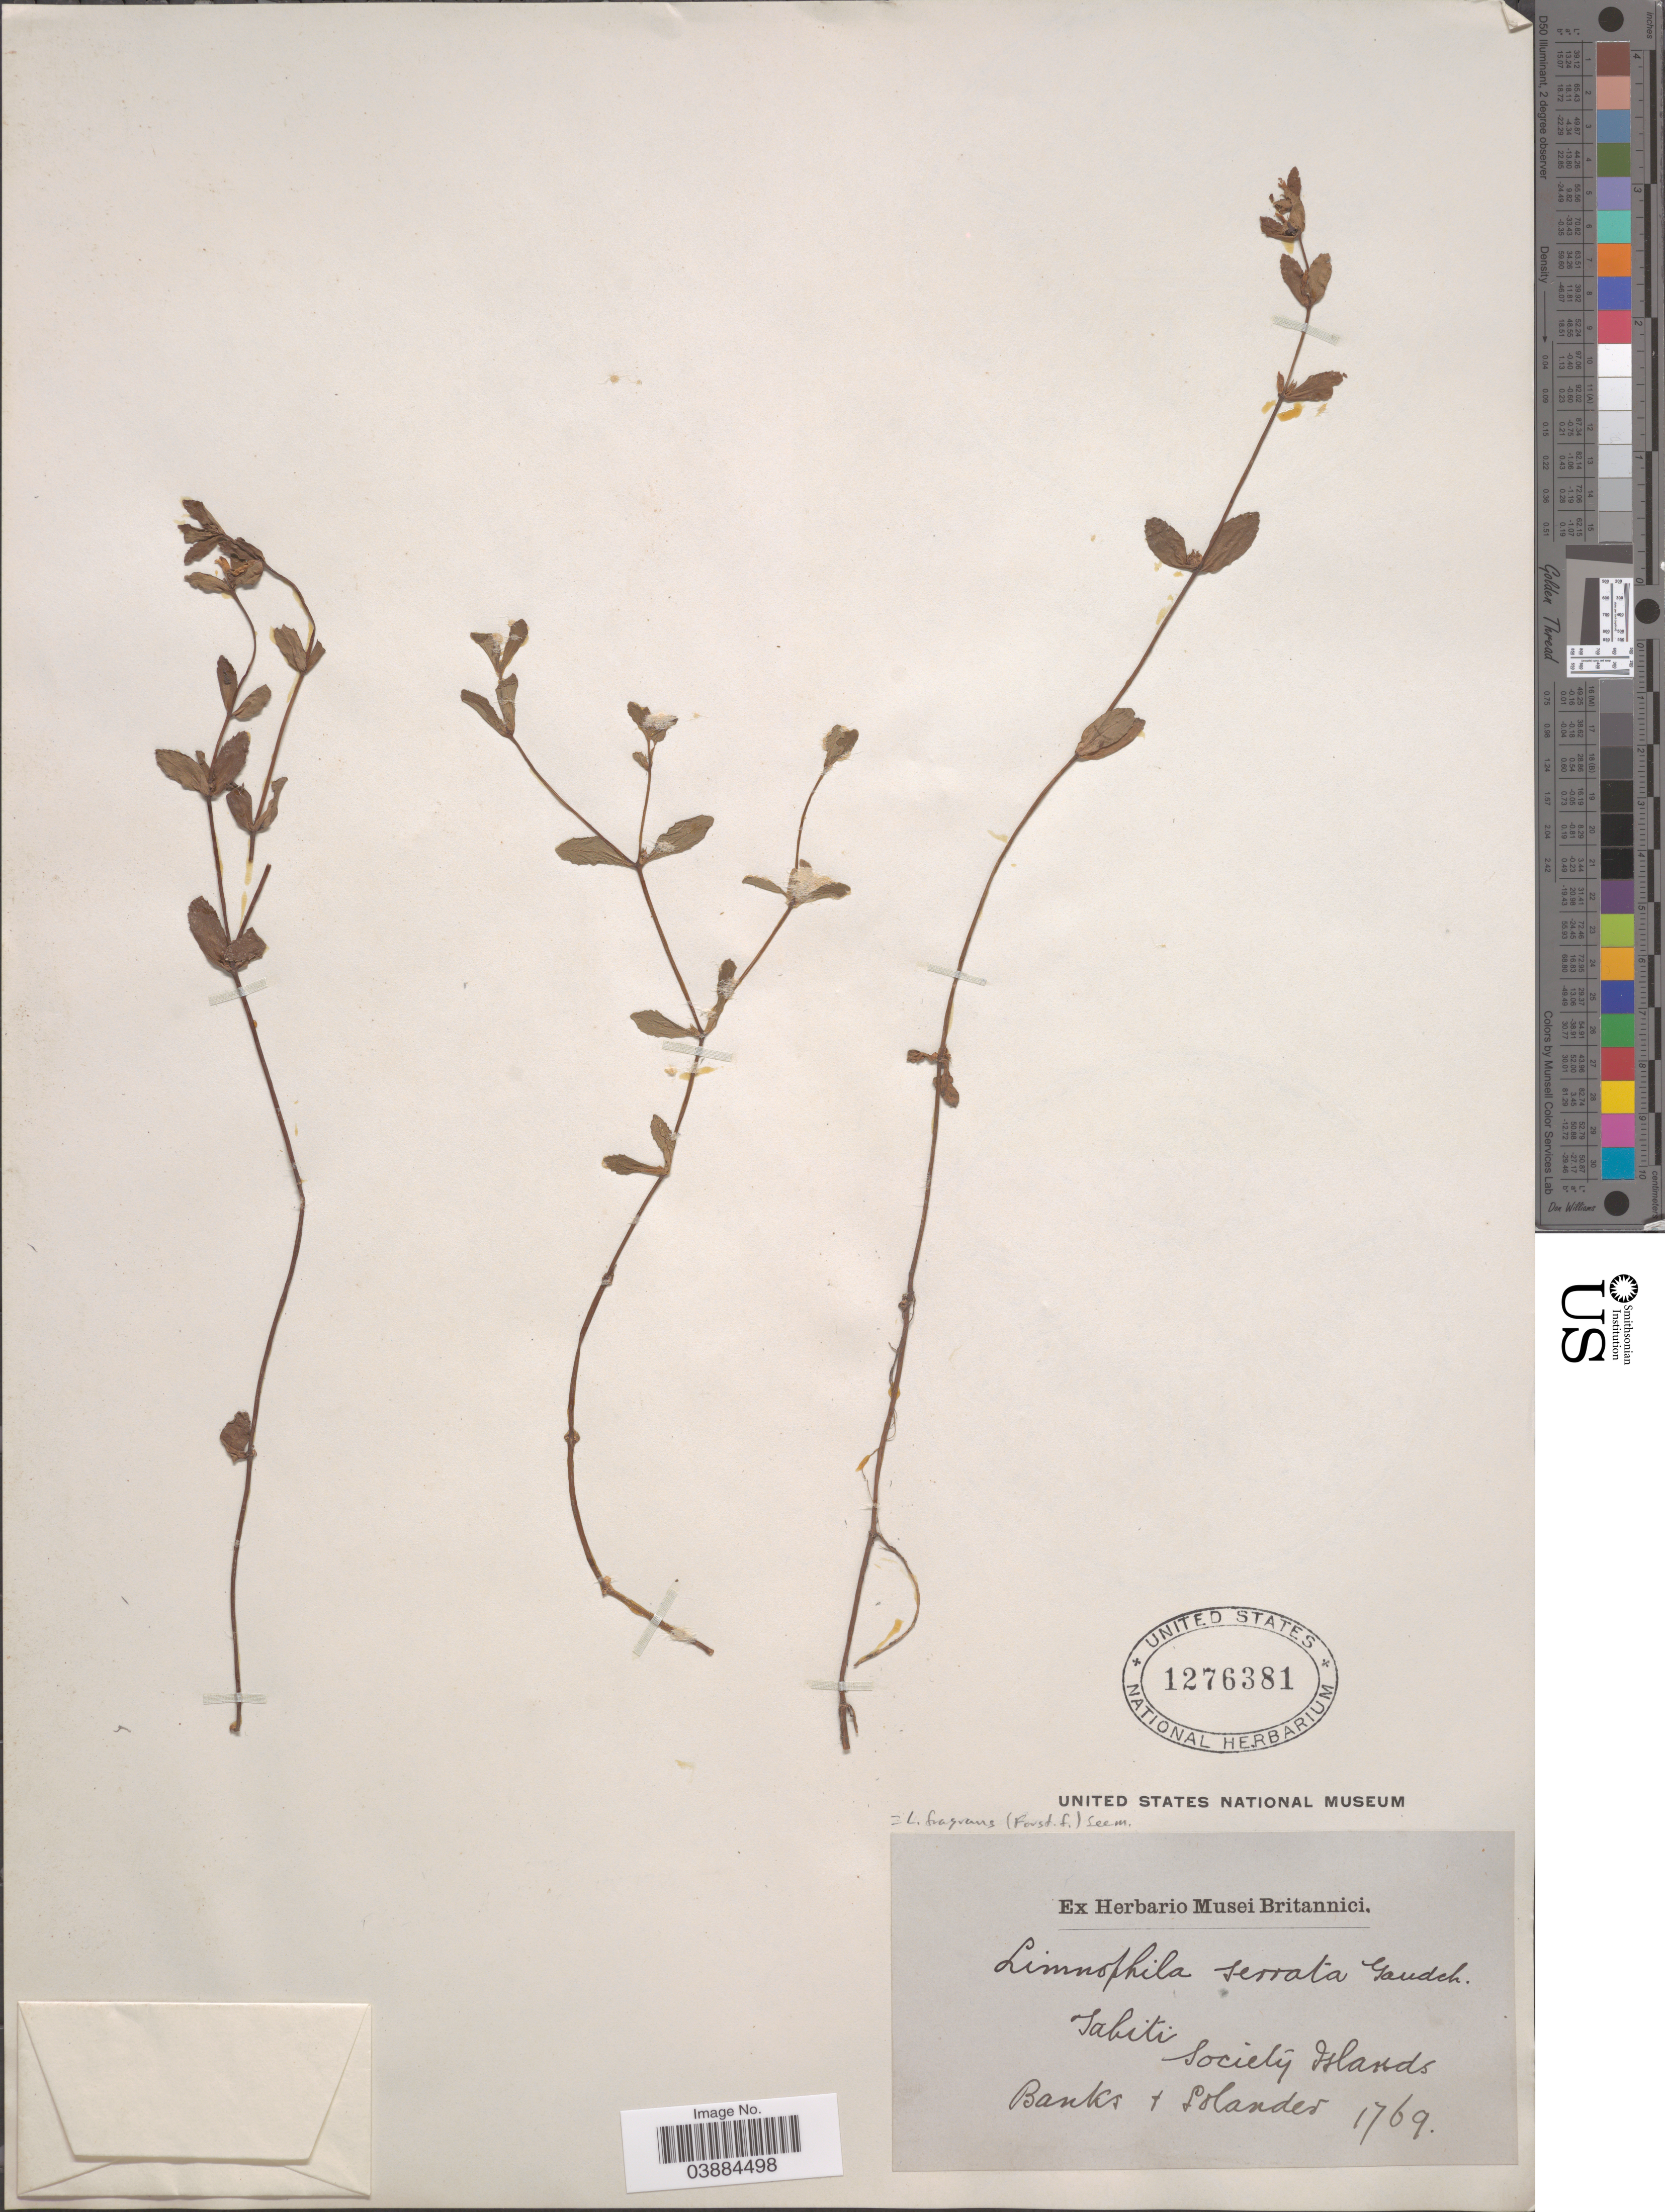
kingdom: Plantae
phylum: Tracheophyta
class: Magnoliopsida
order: Lamiales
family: Plantaginaceae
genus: Limnophila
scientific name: Limnophila fragrans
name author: Seem.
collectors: -- Banks & -- Solander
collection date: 1769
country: French Polynesia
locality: Tahiti. Society Islands.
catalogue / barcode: US 1276381